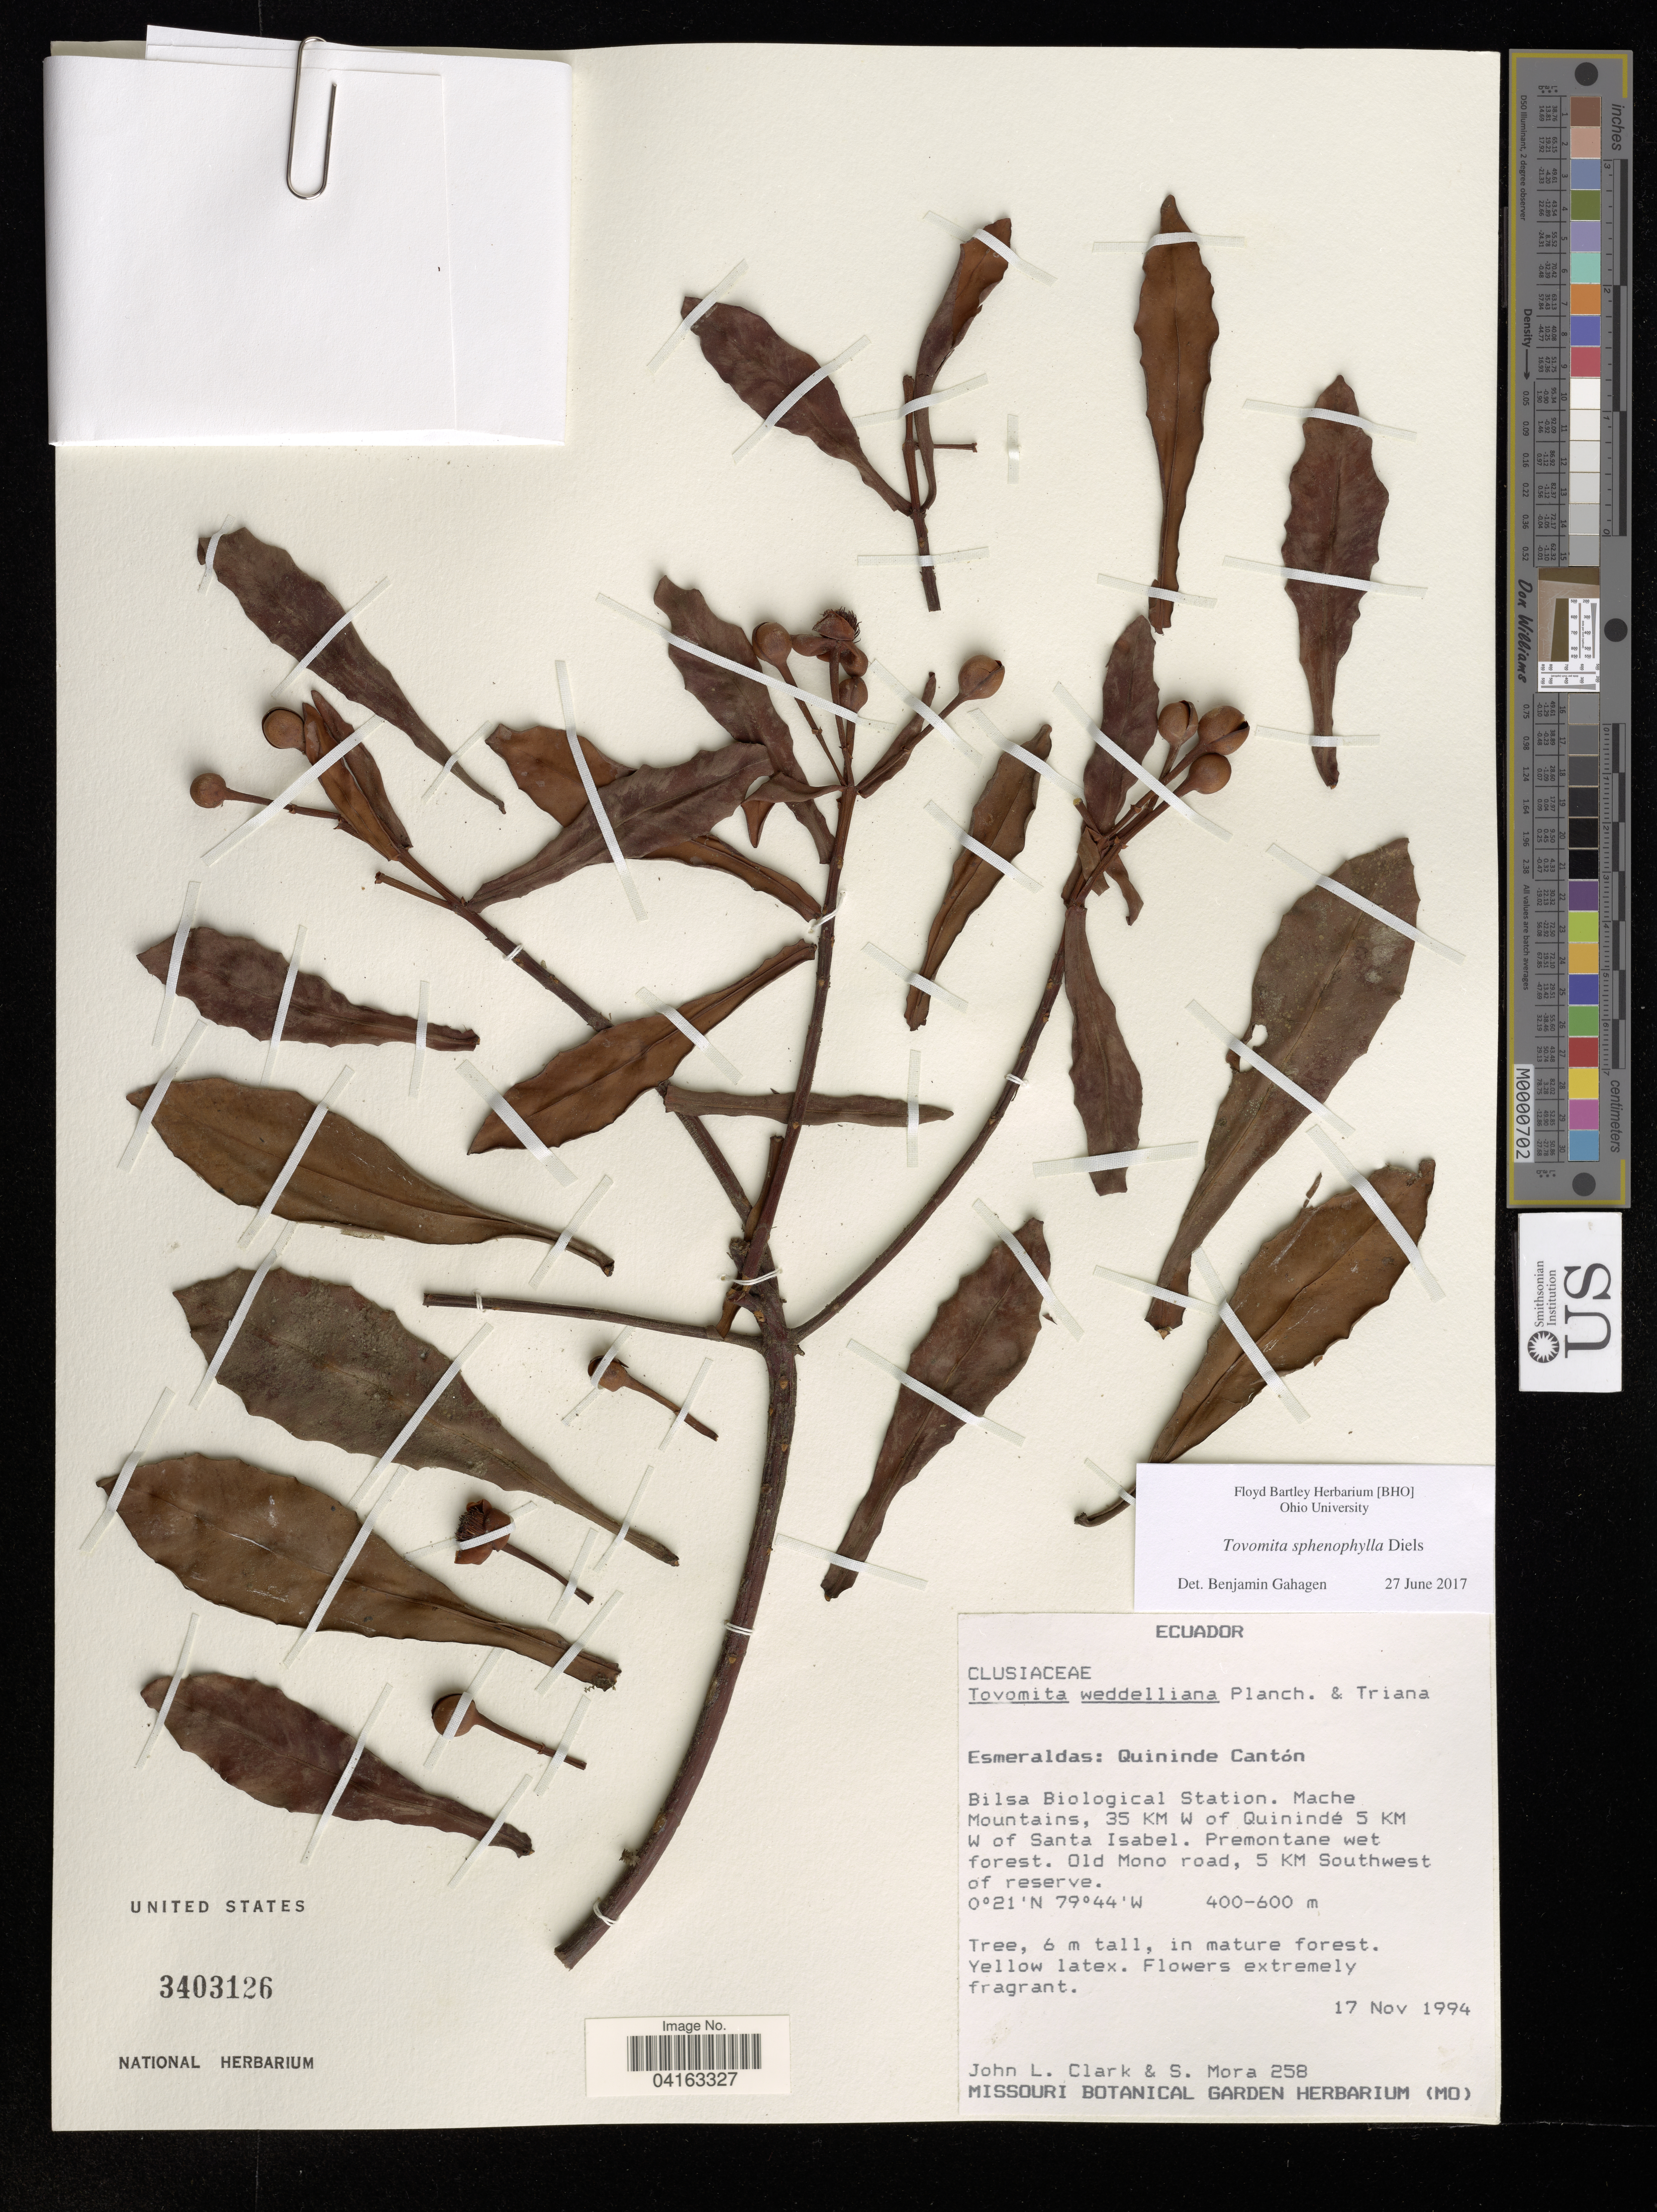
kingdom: Plantae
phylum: Tracheophyta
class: Magnoliopsida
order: Malpighiales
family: Clusiaceae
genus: Tovomita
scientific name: Tovomita sphenophylla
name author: Diels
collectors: J. L. Clark & S. Mora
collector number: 258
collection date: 1994-11-17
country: Ecuador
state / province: Esmeraldas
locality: Quininde Cantón. Bilsa Biological Station. Mache Mountains, 35 KM W of Quinindé 5 KM W of Santa Isabel. Premontane wet forest. Old Mono road, 5 KM Southwest of reserve.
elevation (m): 400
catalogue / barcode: US 3403126